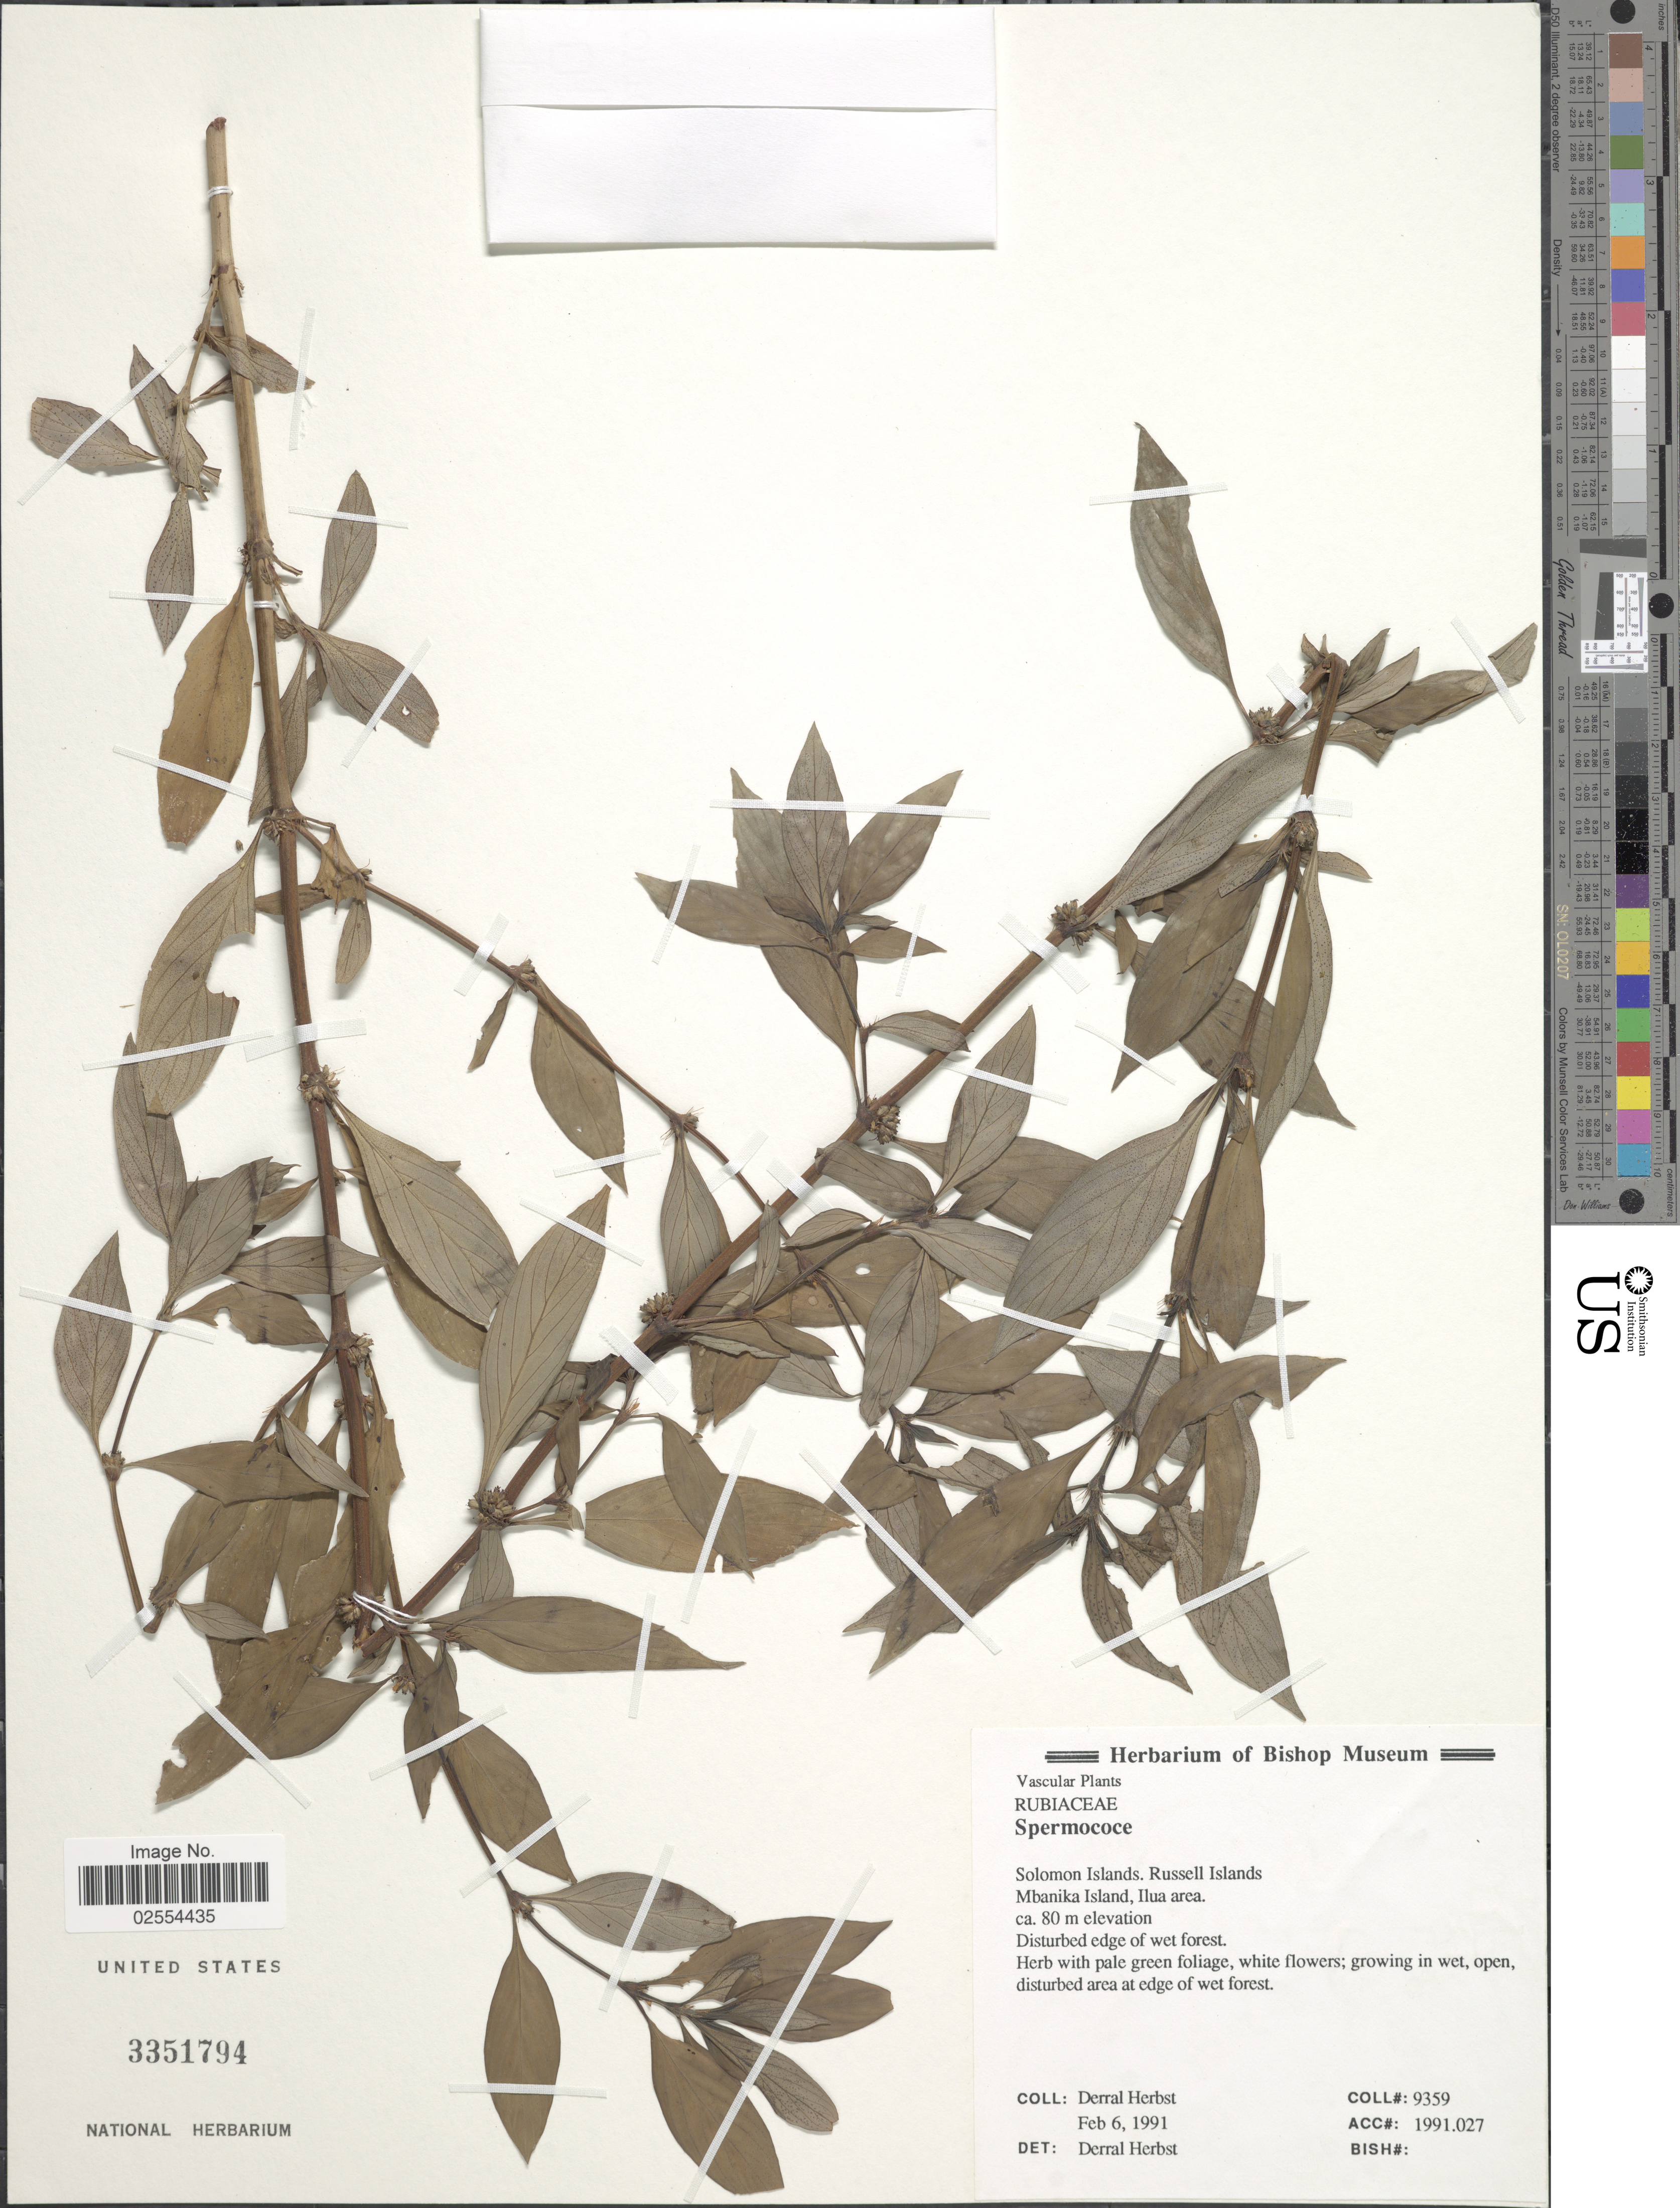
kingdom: Plantae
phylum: Tracheophyta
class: Magnoliopsida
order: Gentianales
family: Rubiaceae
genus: Spermacoce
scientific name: Spermacoce sp.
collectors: D. R. Herbst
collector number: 9359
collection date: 1991-02-06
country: Solomon Islands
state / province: Solomon Islands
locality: Russell Islands, Mbanika Island, Ilua area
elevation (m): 80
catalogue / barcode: US 3351794